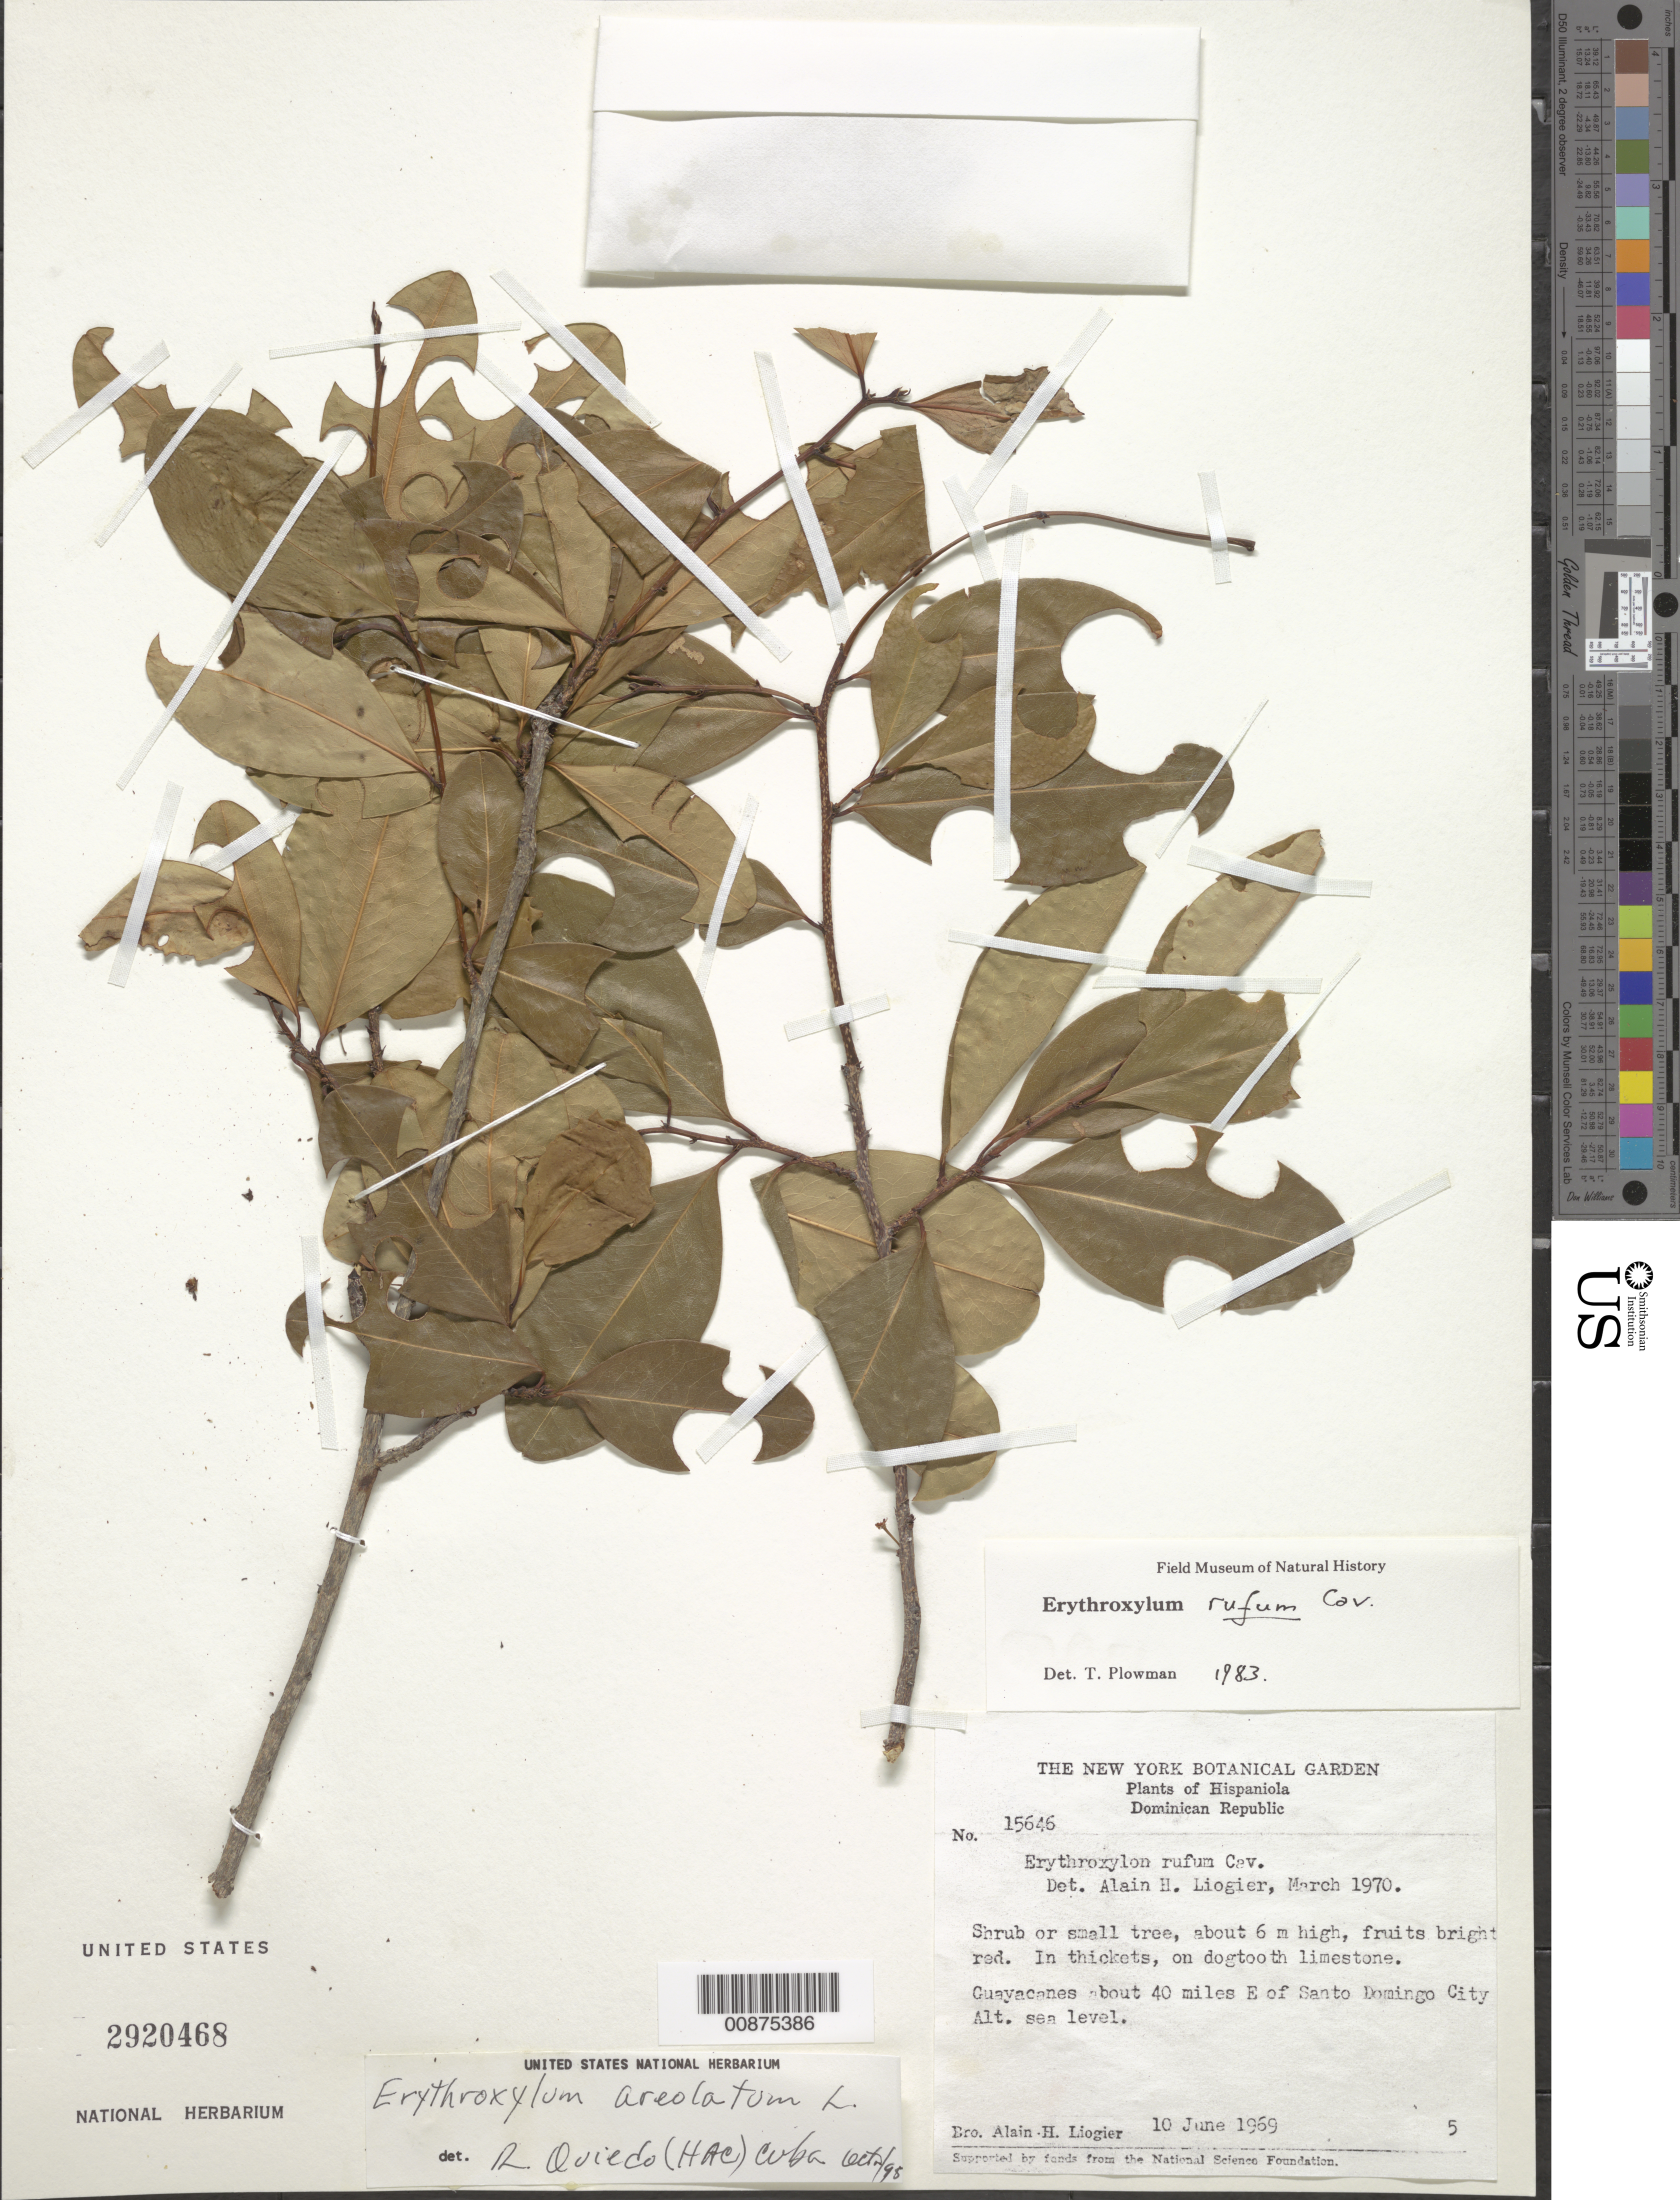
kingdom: Plantae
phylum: Tracheophyta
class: Magnoliopsida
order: Malpighiales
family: Erythroxylaceae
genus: Erythroxylum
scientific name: Erythroxylum aerolatum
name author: L.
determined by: Oviedo, R.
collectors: A. H. Liogier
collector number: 15646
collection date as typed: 10 Jun 1969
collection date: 1969-06-10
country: Dominican Republic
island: Hispaniola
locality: Guayacanes about 40 miles E of Santo Domingo City.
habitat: In thickets, on dogtooth limestone.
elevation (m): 0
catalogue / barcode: US 2920468